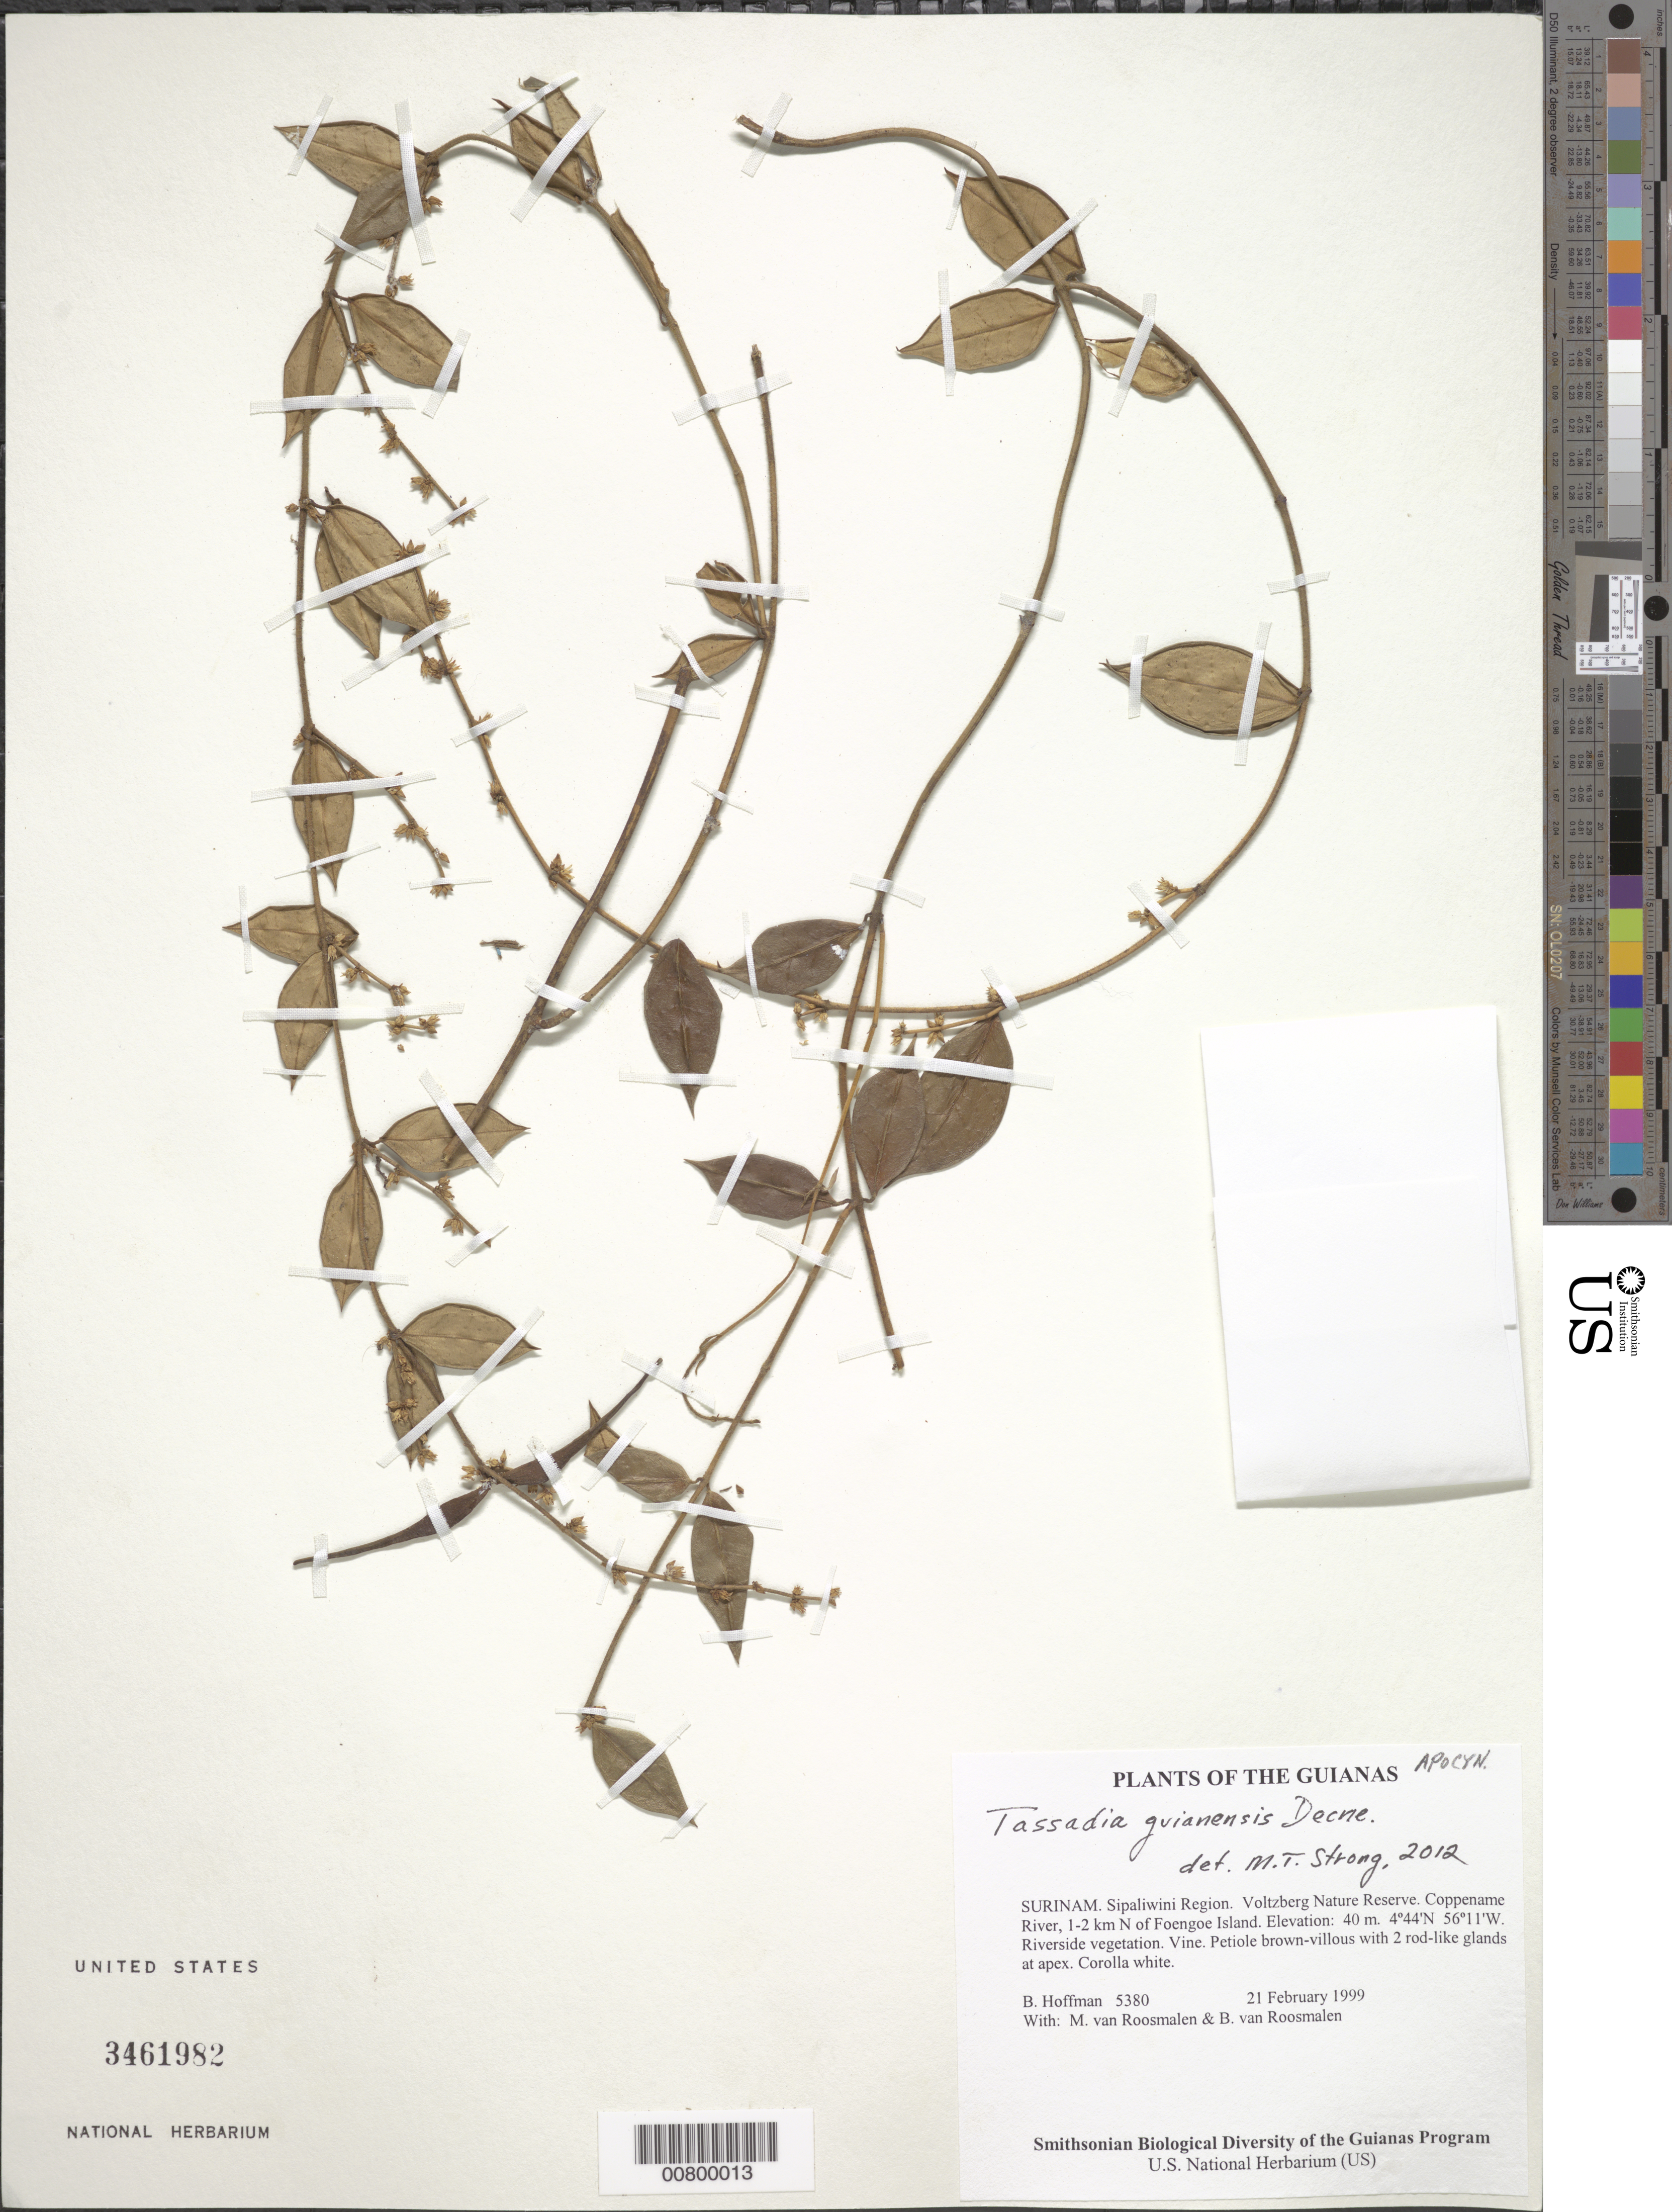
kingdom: Plantae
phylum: Tracheophyta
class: Magnoliopsida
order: Gentianales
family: Apocynaceae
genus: Tassadia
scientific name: Tassadia guianensis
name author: Decne.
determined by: Strong, M. T., (US), Smithsonian Institution - National Museum of Natural History (UNITED STATES)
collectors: B. Hoffman, M. Roosmalen & B. Van Roosmalen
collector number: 5380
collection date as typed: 21 February 1999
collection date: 1999-02-21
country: Suriname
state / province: Sipaliwini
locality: Voltzberg Nature Reserve. Coppename River, 1-2 km N of Foengoe Island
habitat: Riverside vegetation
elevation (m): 40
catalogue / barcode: US 3461982